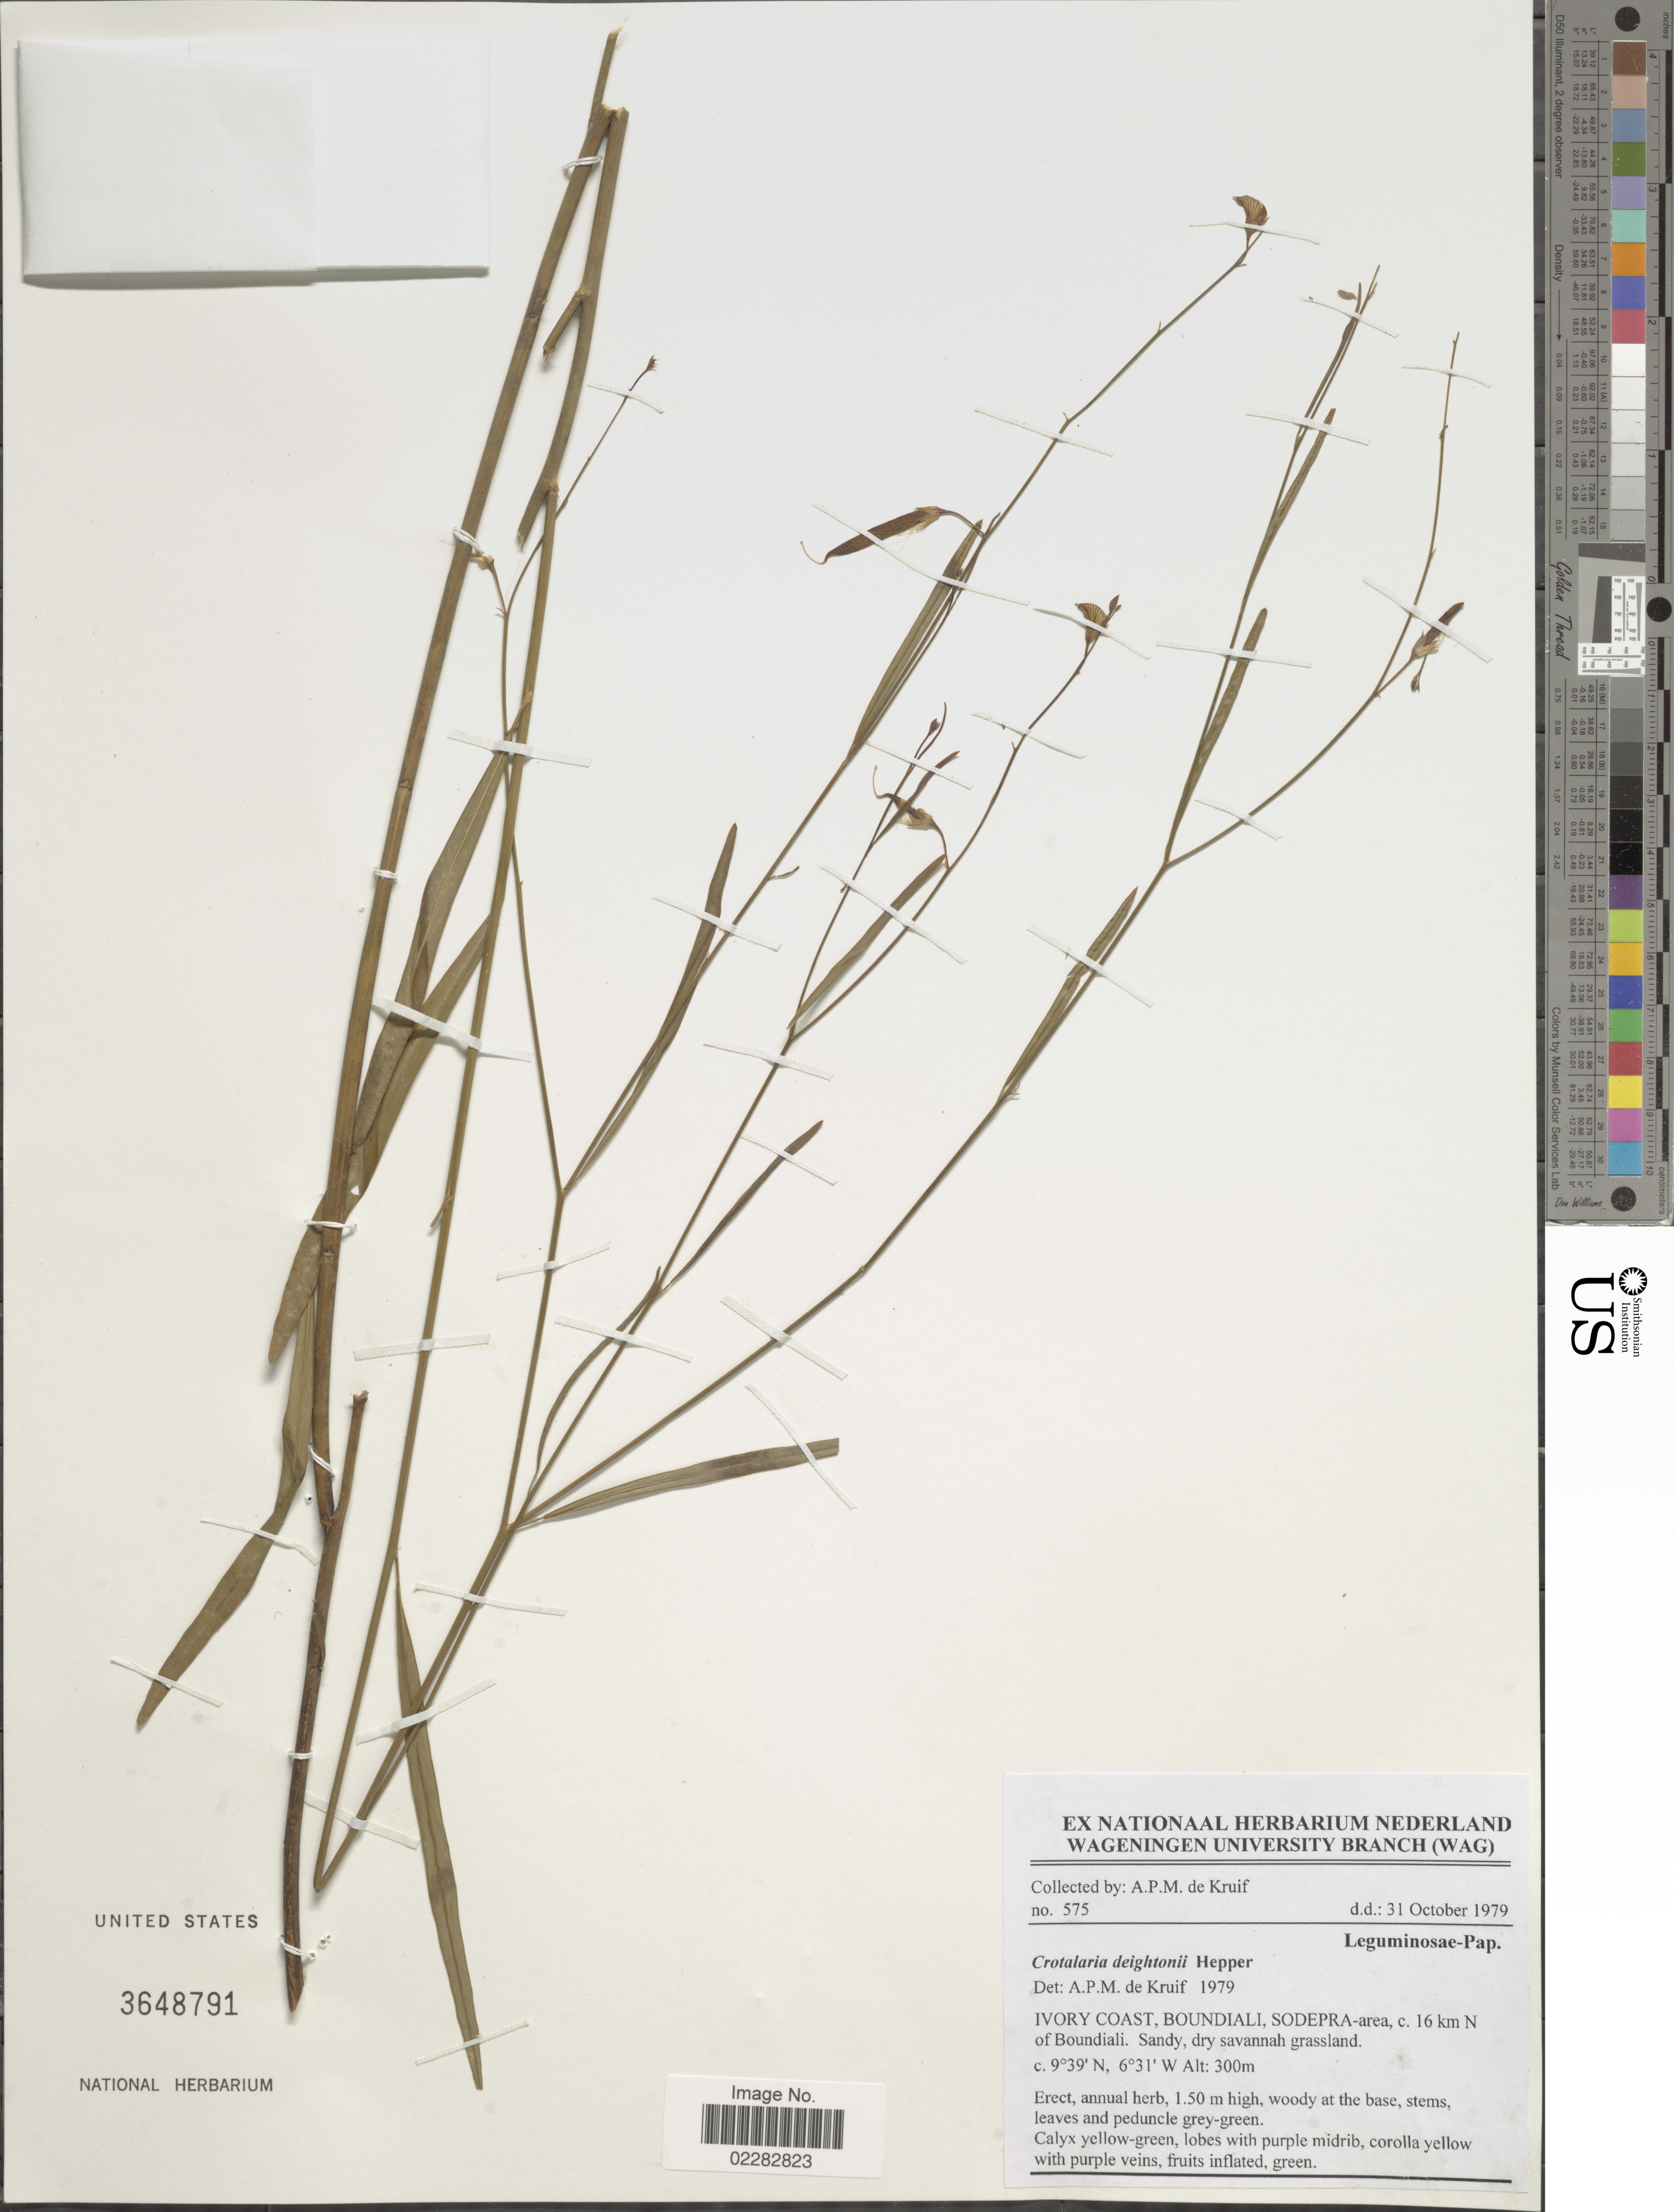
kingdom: Plantae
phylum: Tracheophyta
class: Magnoliopsida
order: Fabales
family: Fabaceae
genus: Crotalaria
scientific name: Crotalaria deightonii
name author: Hepper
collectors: A. P. de Kruif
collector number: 575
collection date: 1979-10-31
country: Ivory Coast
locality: Boundiali, Soderpa-area, c. 16 km N of Boundiali.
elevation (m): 300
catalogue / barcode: US 3648791